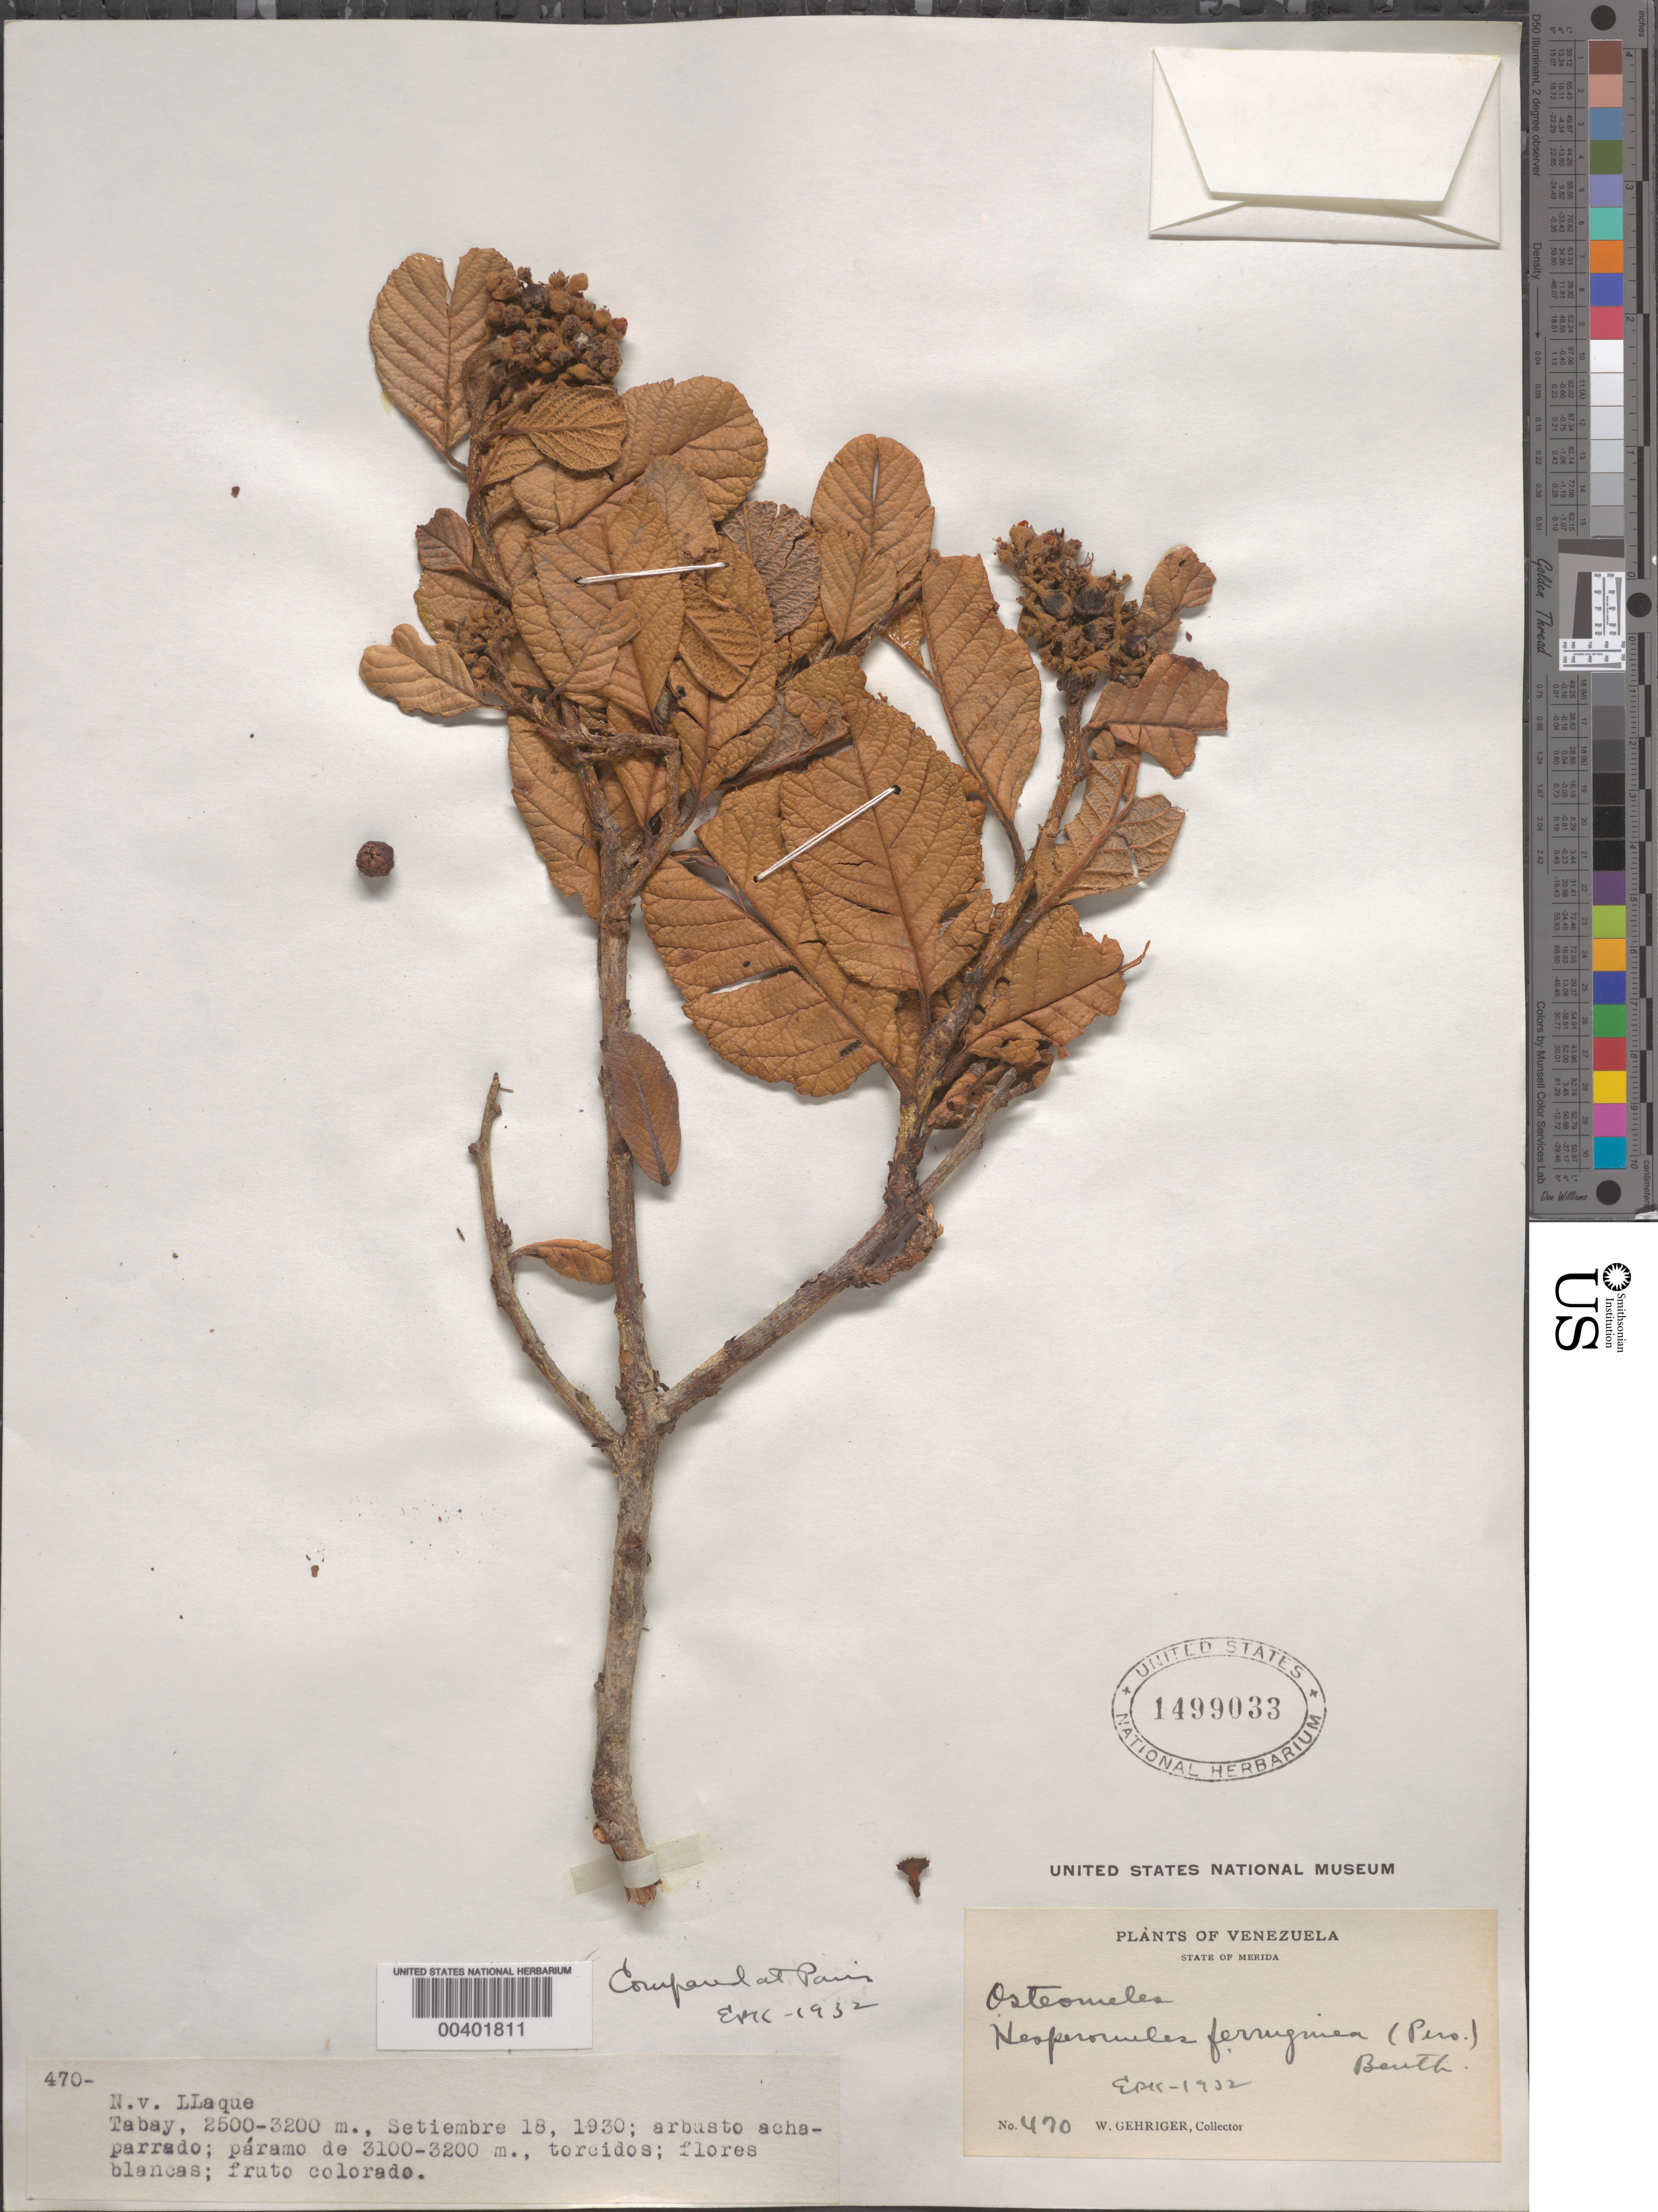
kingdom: Plantae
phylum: Tracheophyta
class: Magnoliopsida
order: Rosales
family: Rosaceae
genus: Hesperomeles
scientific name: Hesperomeles ferruginea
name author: (Juss. ex Pers.) Benth.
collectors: W. Gehriger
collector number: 470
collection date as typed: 18 Sep 1930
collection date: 1930-09-18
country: Venezuela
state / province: Mérida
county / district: Rangel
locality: Tabay Tabay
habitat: Páramo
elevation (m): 2500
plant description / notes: Common name: Llaque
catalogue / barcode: US 1499033